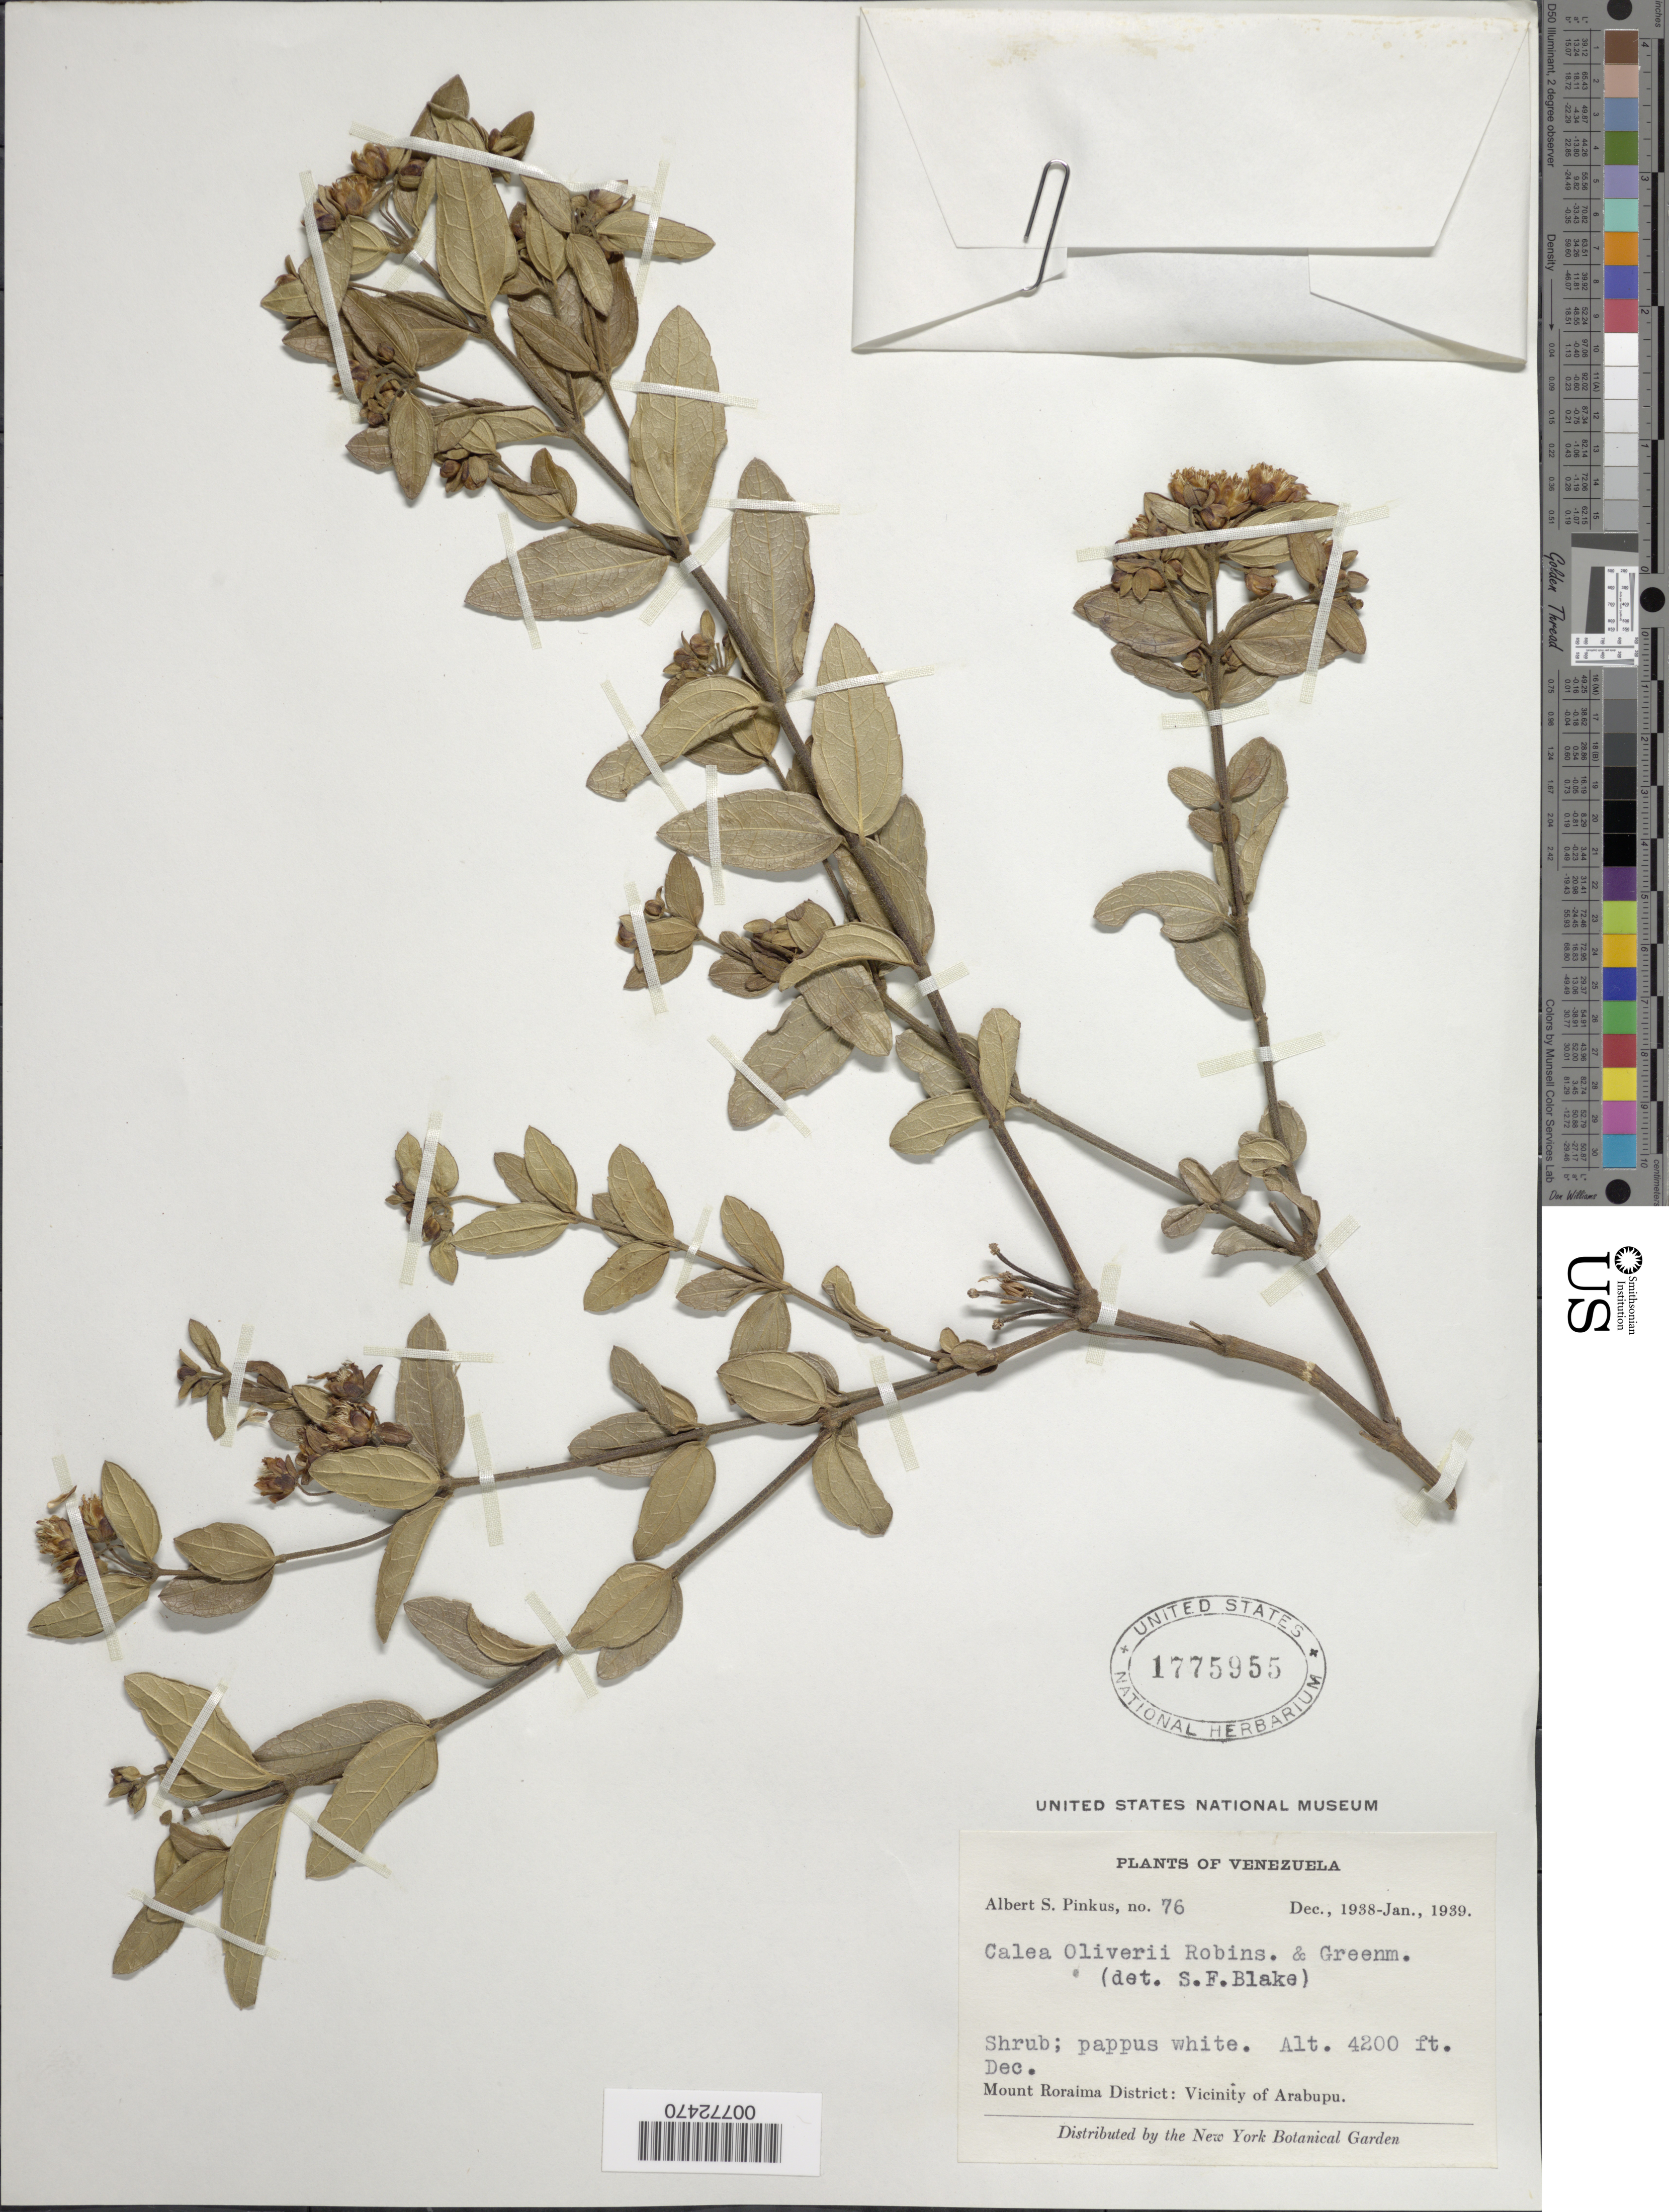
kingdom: Plantae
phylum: Tracheophyta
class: Magnoliopsida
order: Asterales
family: Asteraceae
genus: Calea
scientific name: Calea oliveri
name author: B.L. Rob. & Greenm.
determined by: Bueno, Vinicius Resende, (ICN), Universidade Federal do Rio Grande do Sul (BRAZIL)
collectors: A. Pinkus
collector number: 76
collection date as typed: Dec-38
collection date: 1938-12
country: Venezuela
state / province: Bolívar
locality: Mt. Roraima District; vic of Arabupu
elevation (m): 1280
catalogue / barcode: US 1775955